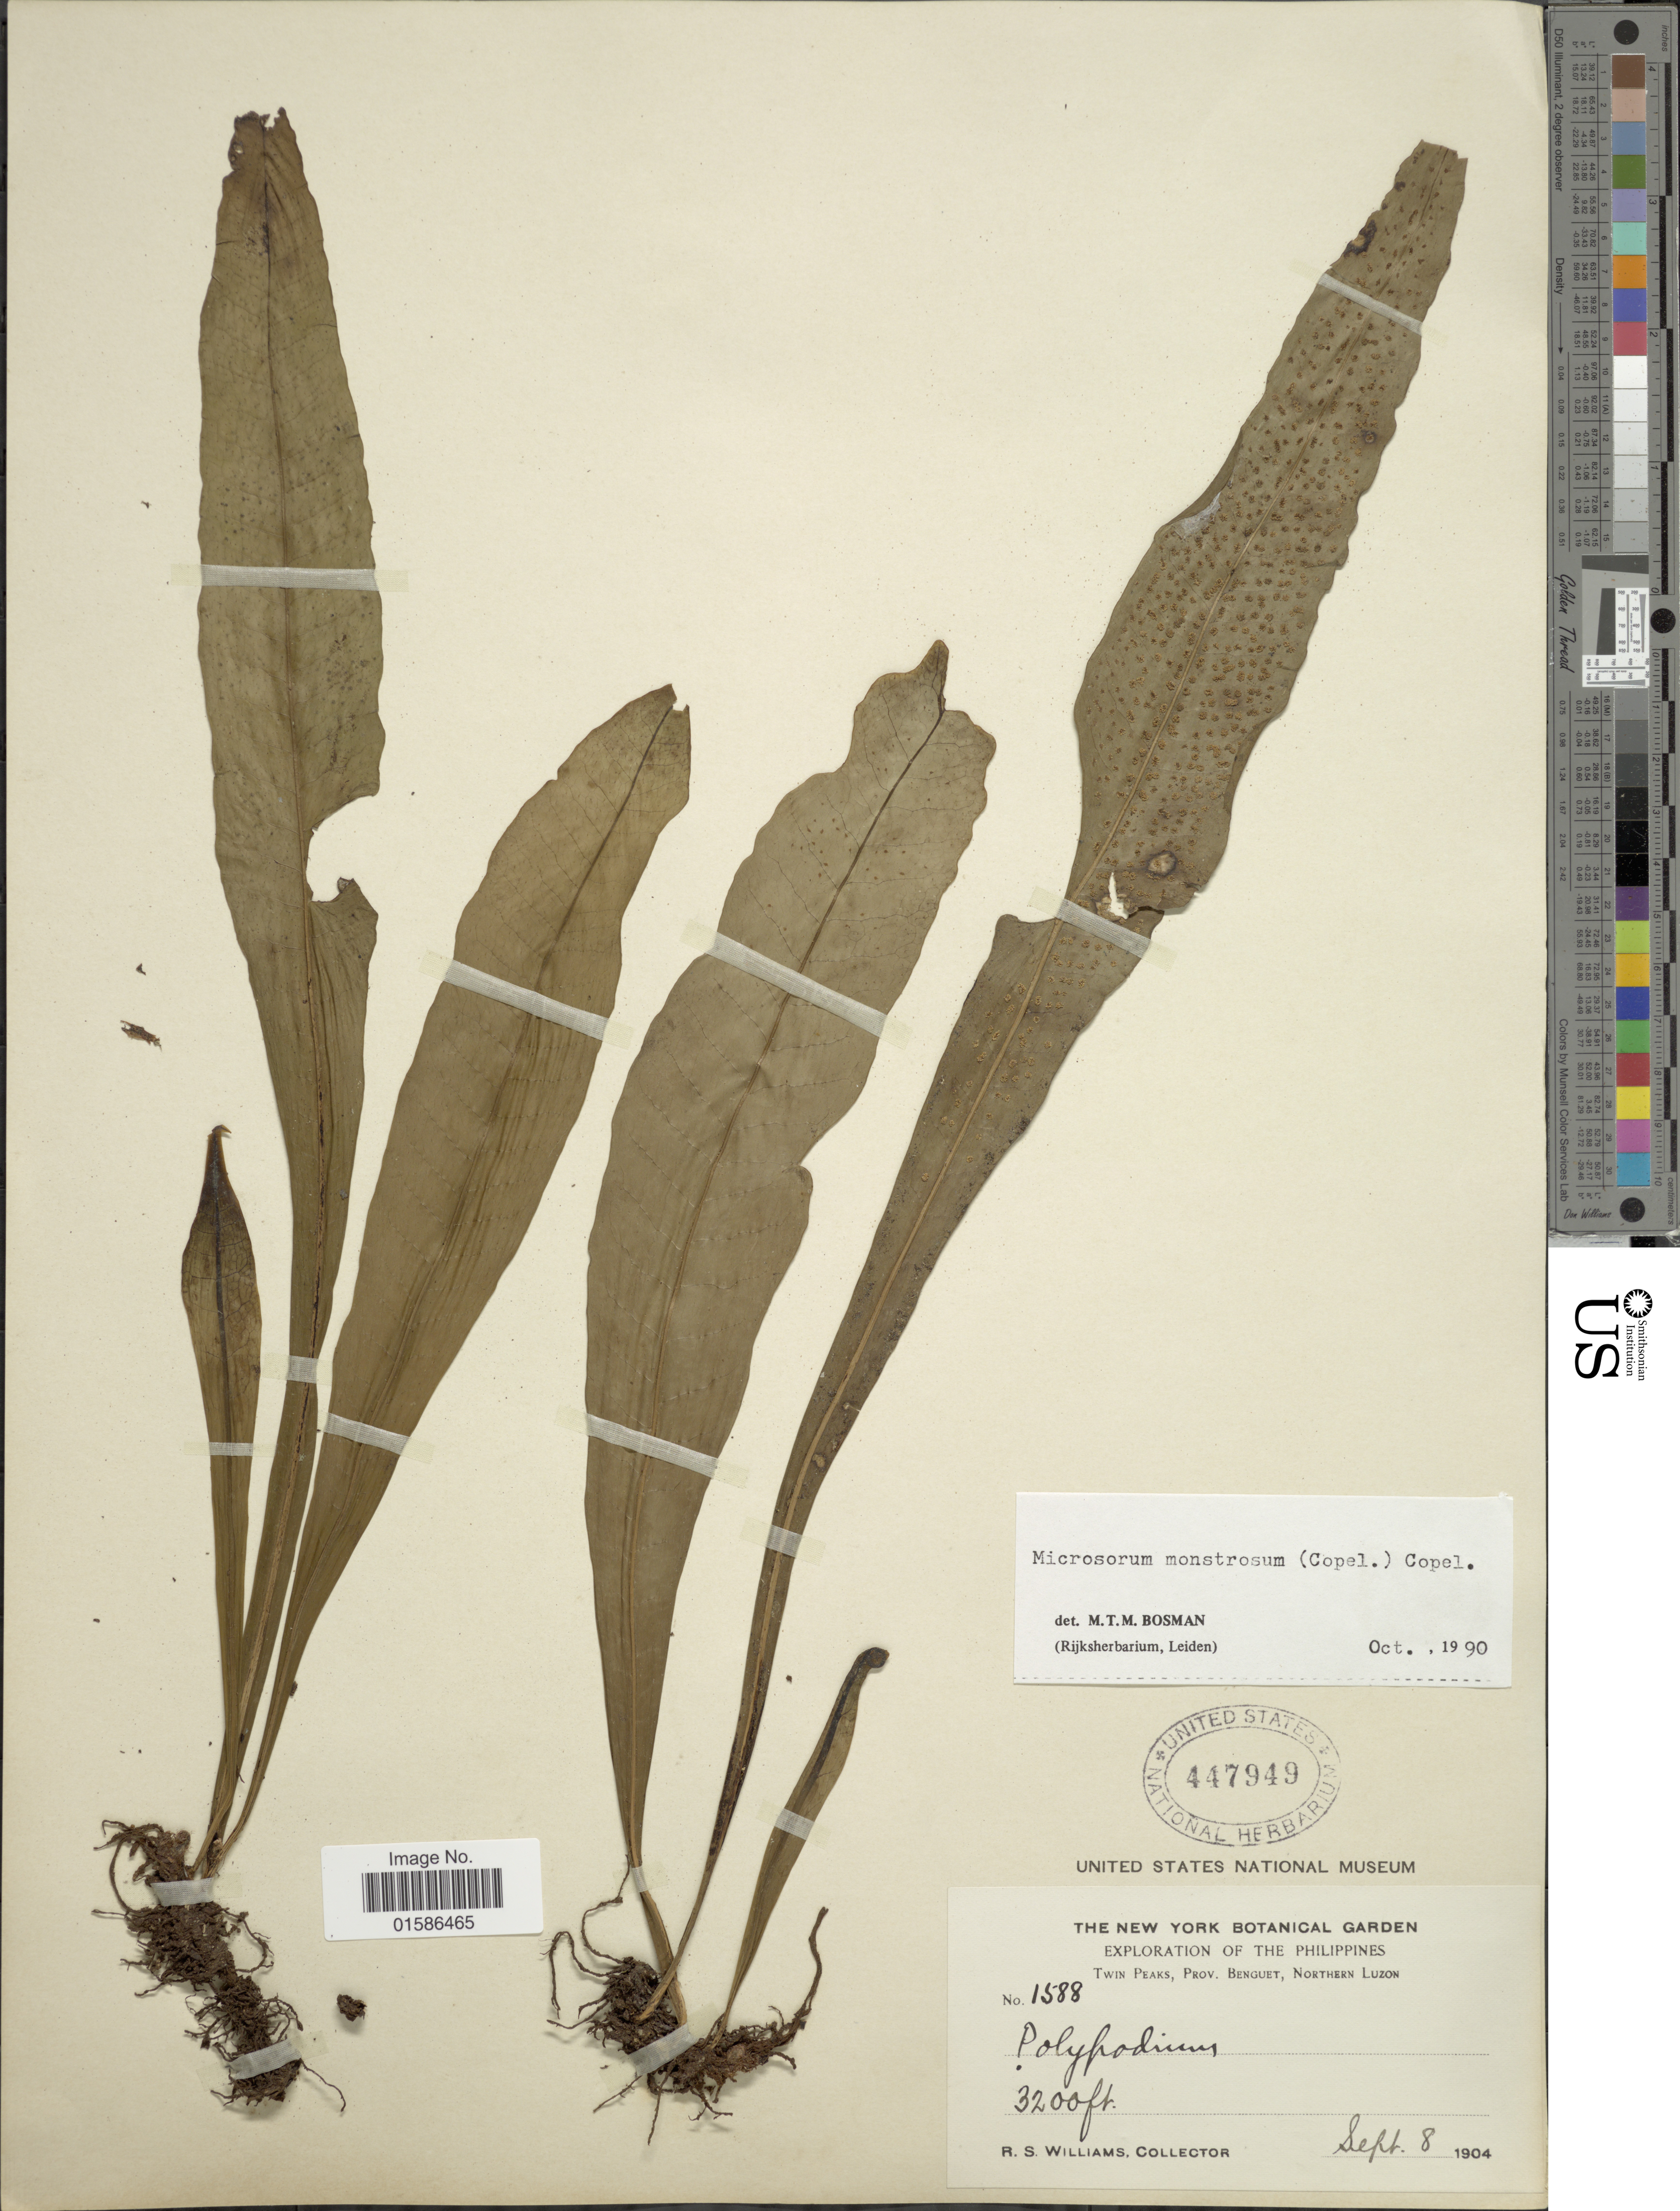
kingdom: Plantae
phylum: Tracheophyta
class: Polypodiopsida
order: Polypodiales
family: Polypodiaceae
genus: Microsorum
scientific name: Microsorum monstrosum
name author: (Copel.) Copel.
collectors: R. S. Williams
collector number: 1588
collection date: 1904-09-08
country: Philippines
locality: Twin Peaks, prov. Benguet, Northern Luzon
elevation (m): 975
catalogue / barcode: US 447949